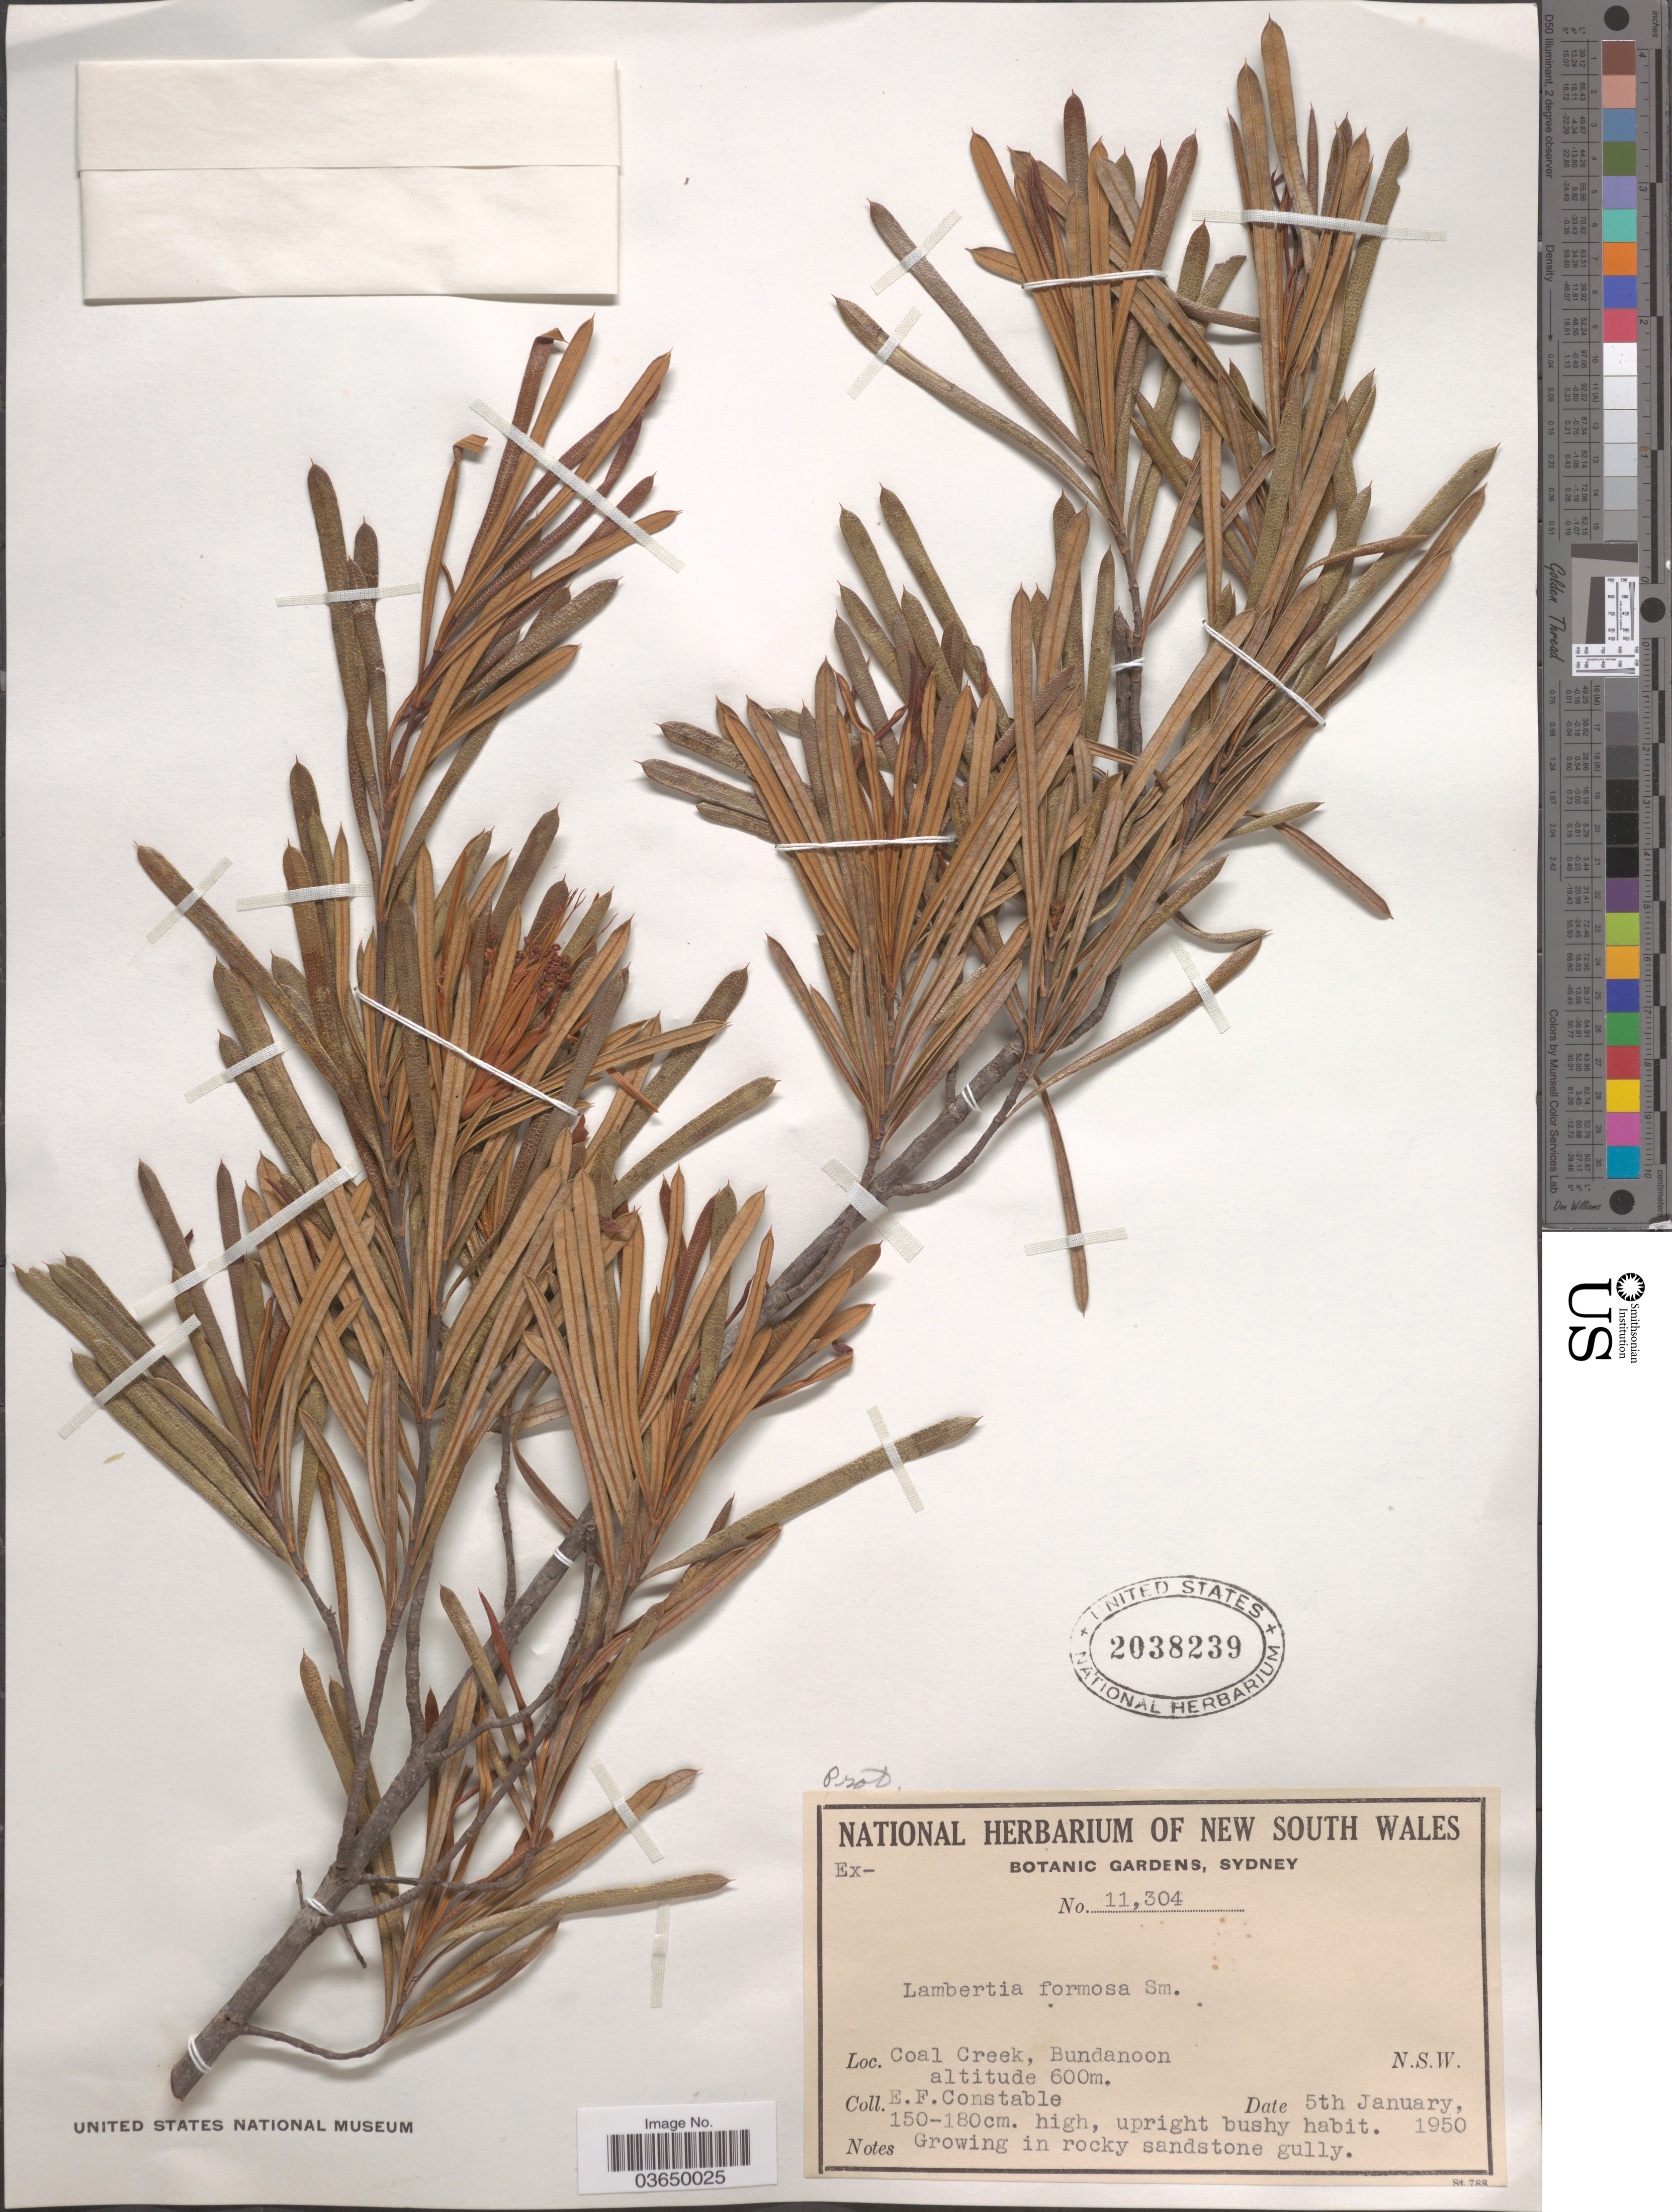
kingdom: Plantae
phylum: Tracheophyta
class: Magnoliopsida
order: Proteales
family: Proteaceae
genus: Lambertia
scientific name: Lambertia formosa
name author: L.S. Sm.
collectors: E. F. Constable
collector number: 11304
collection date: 1950-01-05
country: Australia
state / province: New South Wales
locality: Coal Creek, Bundanoon.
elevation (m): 600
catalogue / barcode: US 2038239